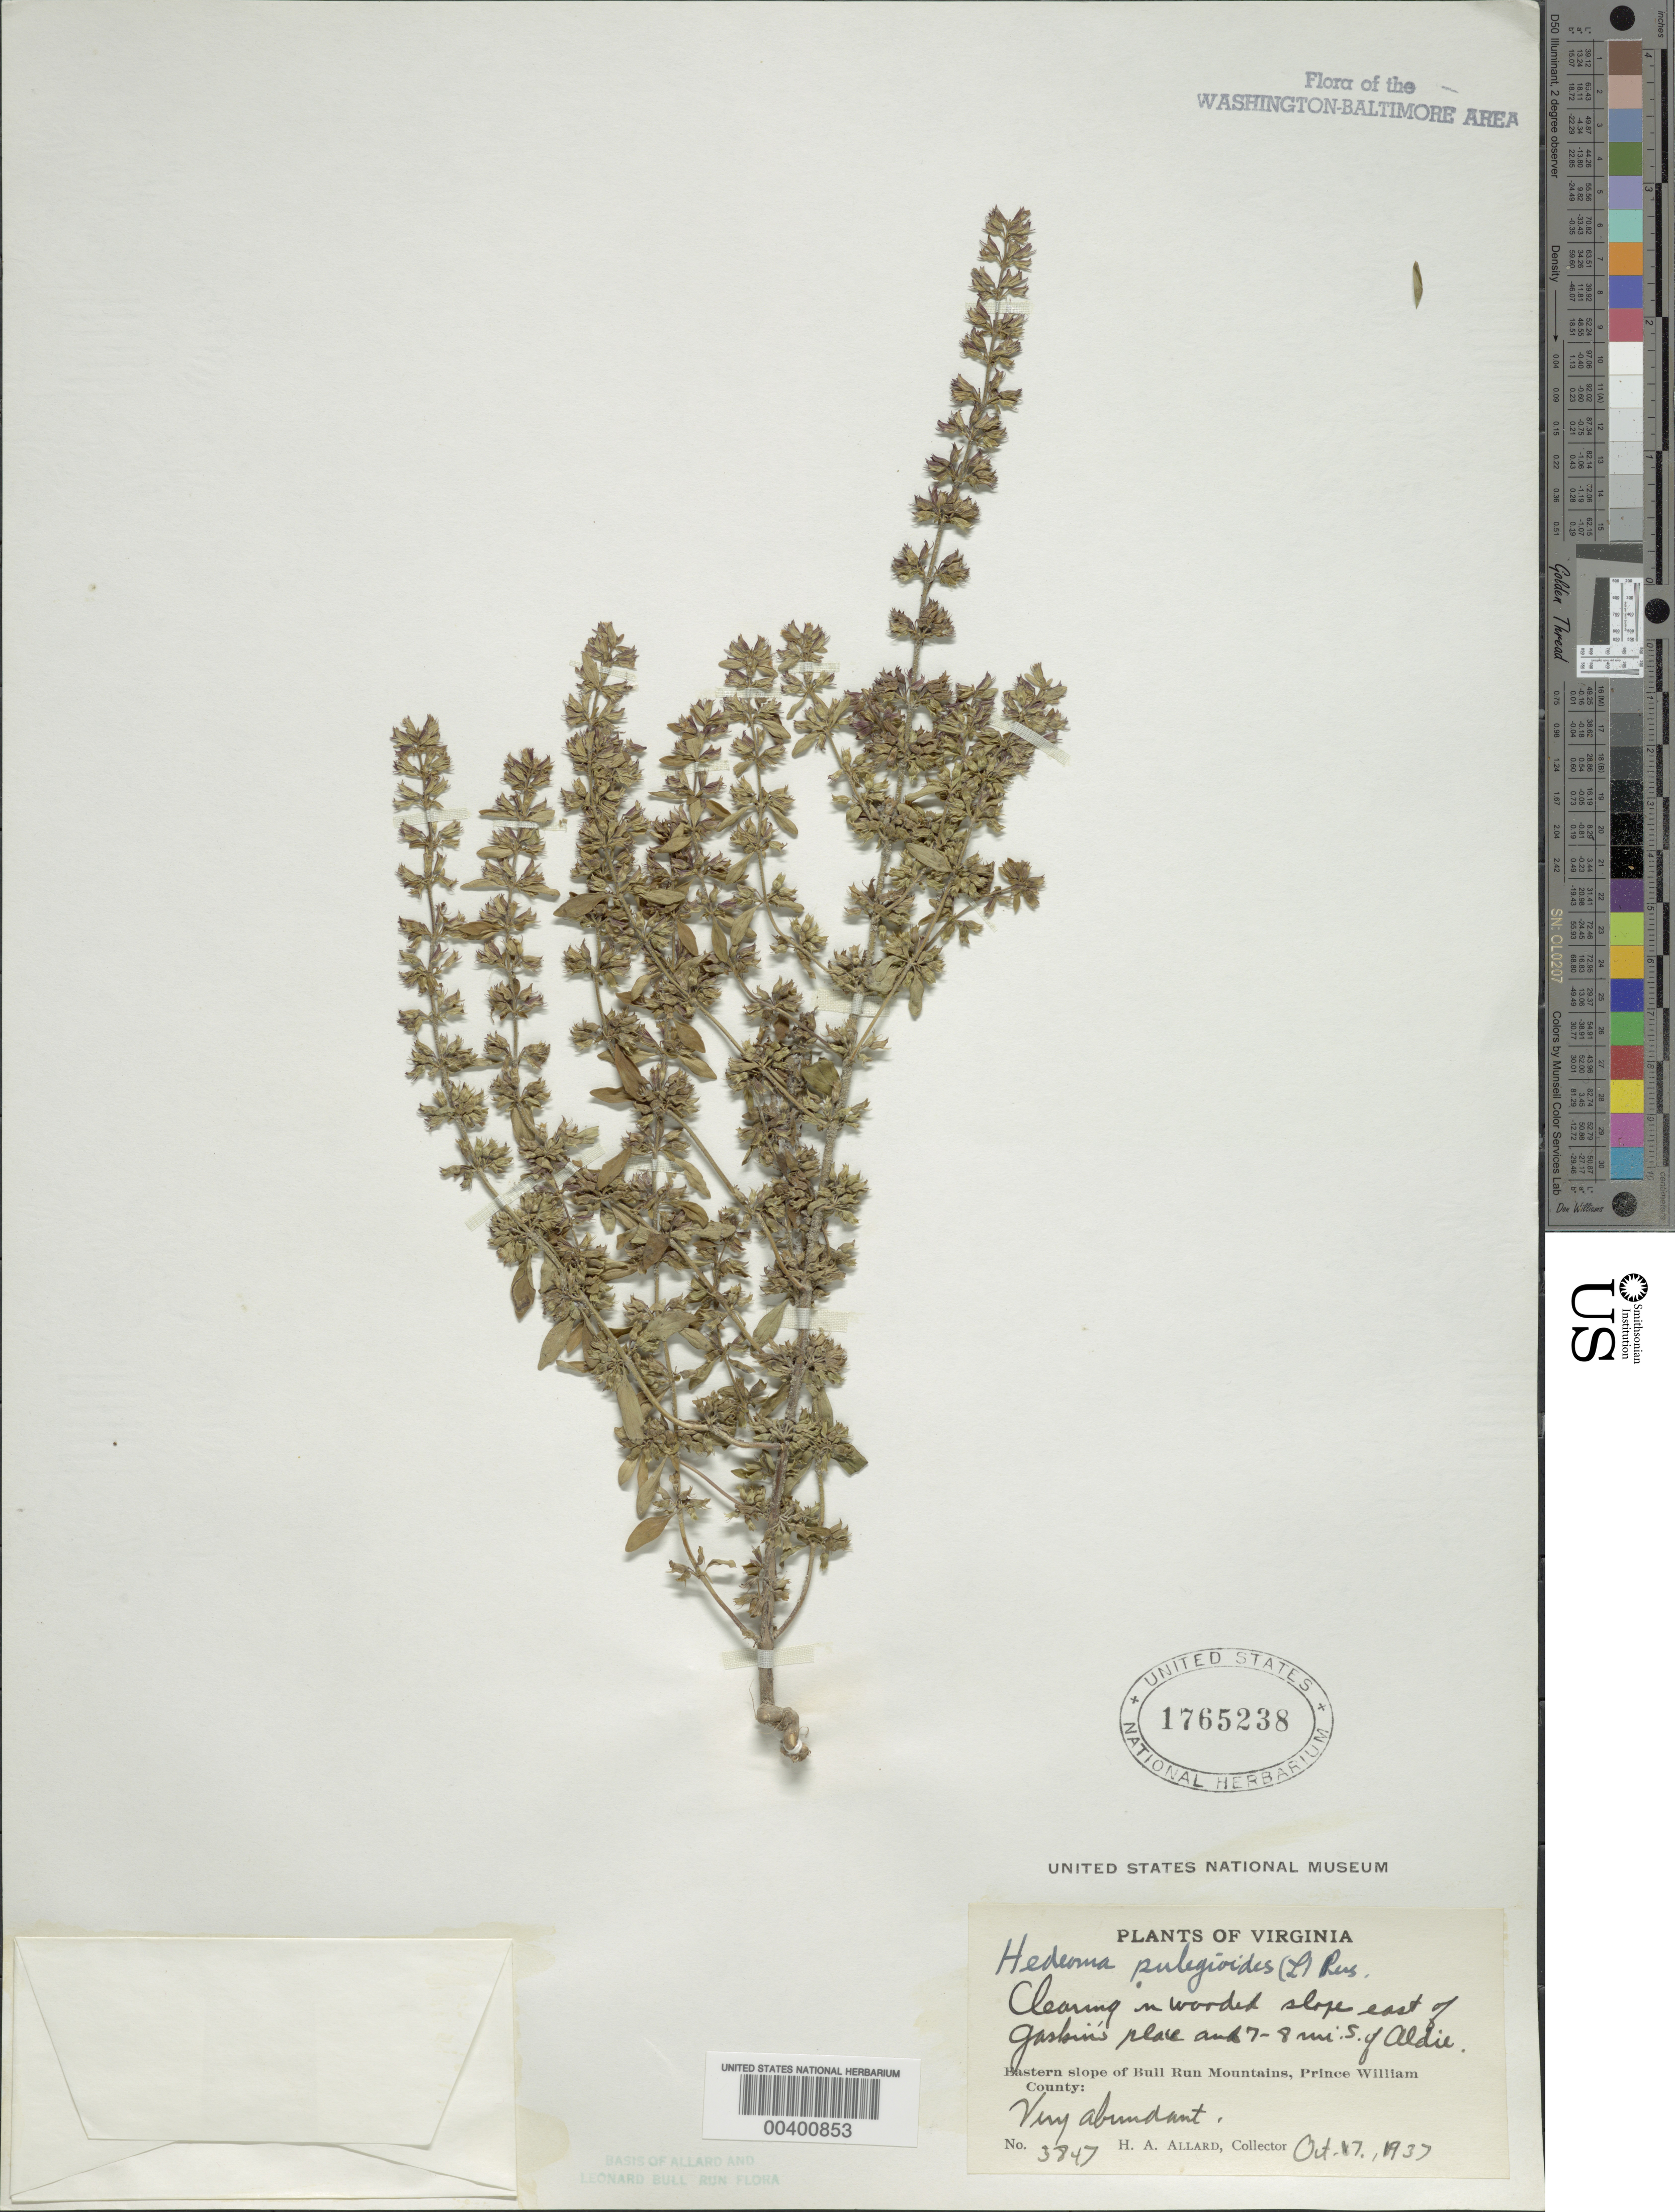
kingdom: Plantae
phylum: Tracheophyta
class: Magnoliopsida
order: Lamiales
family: Lamiaceae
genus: Hedeoma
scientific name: Hedeoma pulegioides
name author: (L.) Pers.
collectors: H. A. Allard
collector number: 3847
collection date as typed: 17 Oct 1937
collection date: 1937-10-17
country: United States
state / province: Virginia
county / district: Prince William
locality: East of Gaskins Place, south of Aldie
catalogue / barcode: US 1765238